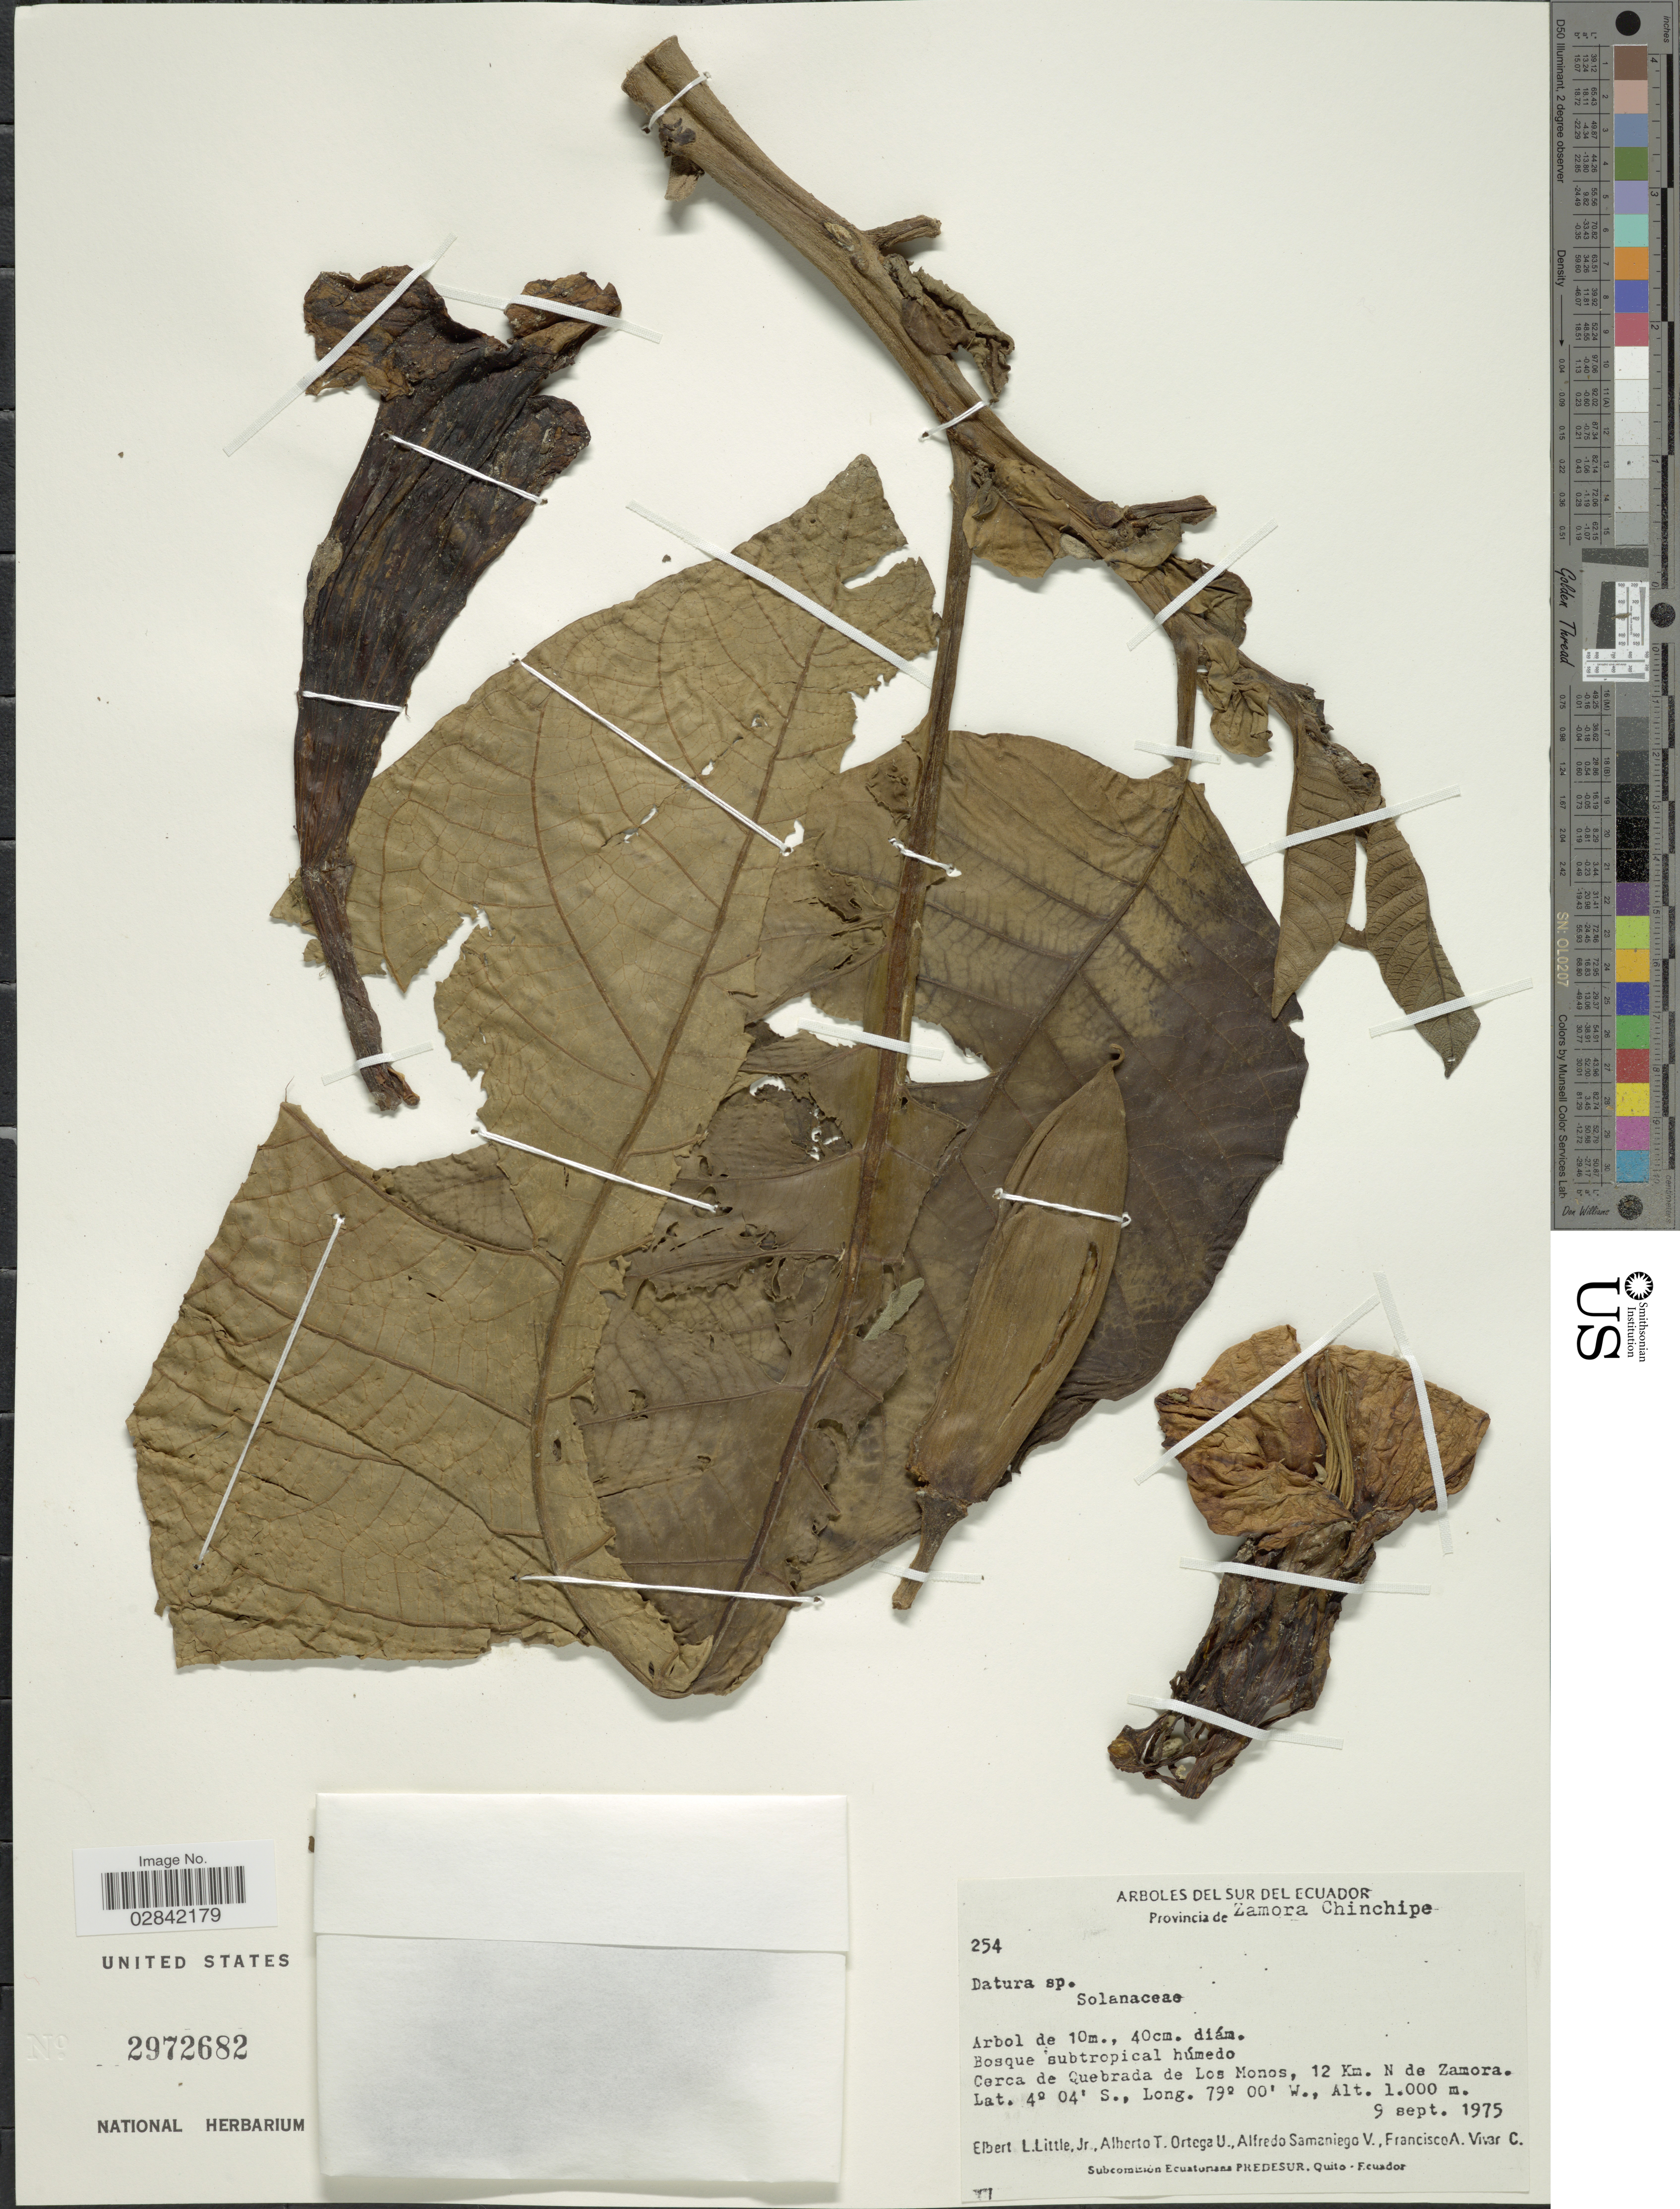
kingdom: Plantae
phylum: Tracheophyta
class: Magnoliopsida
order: Solanales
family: Solanaceae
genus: Brugmansia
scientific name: Brugmansia sp.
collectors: E. L. Little, A. T. Ortega U., A. V. Samaniego & F. A. Vivar C.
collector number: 254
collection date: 1975-09-09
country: Ecuador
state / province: Zamora-Chinchipe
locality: Provincia de Zamora Chinchipe, Cerca de Quebrada de Los Monos, 12 Km. N de Zamora.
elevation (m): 1000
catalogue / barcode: US 2972682